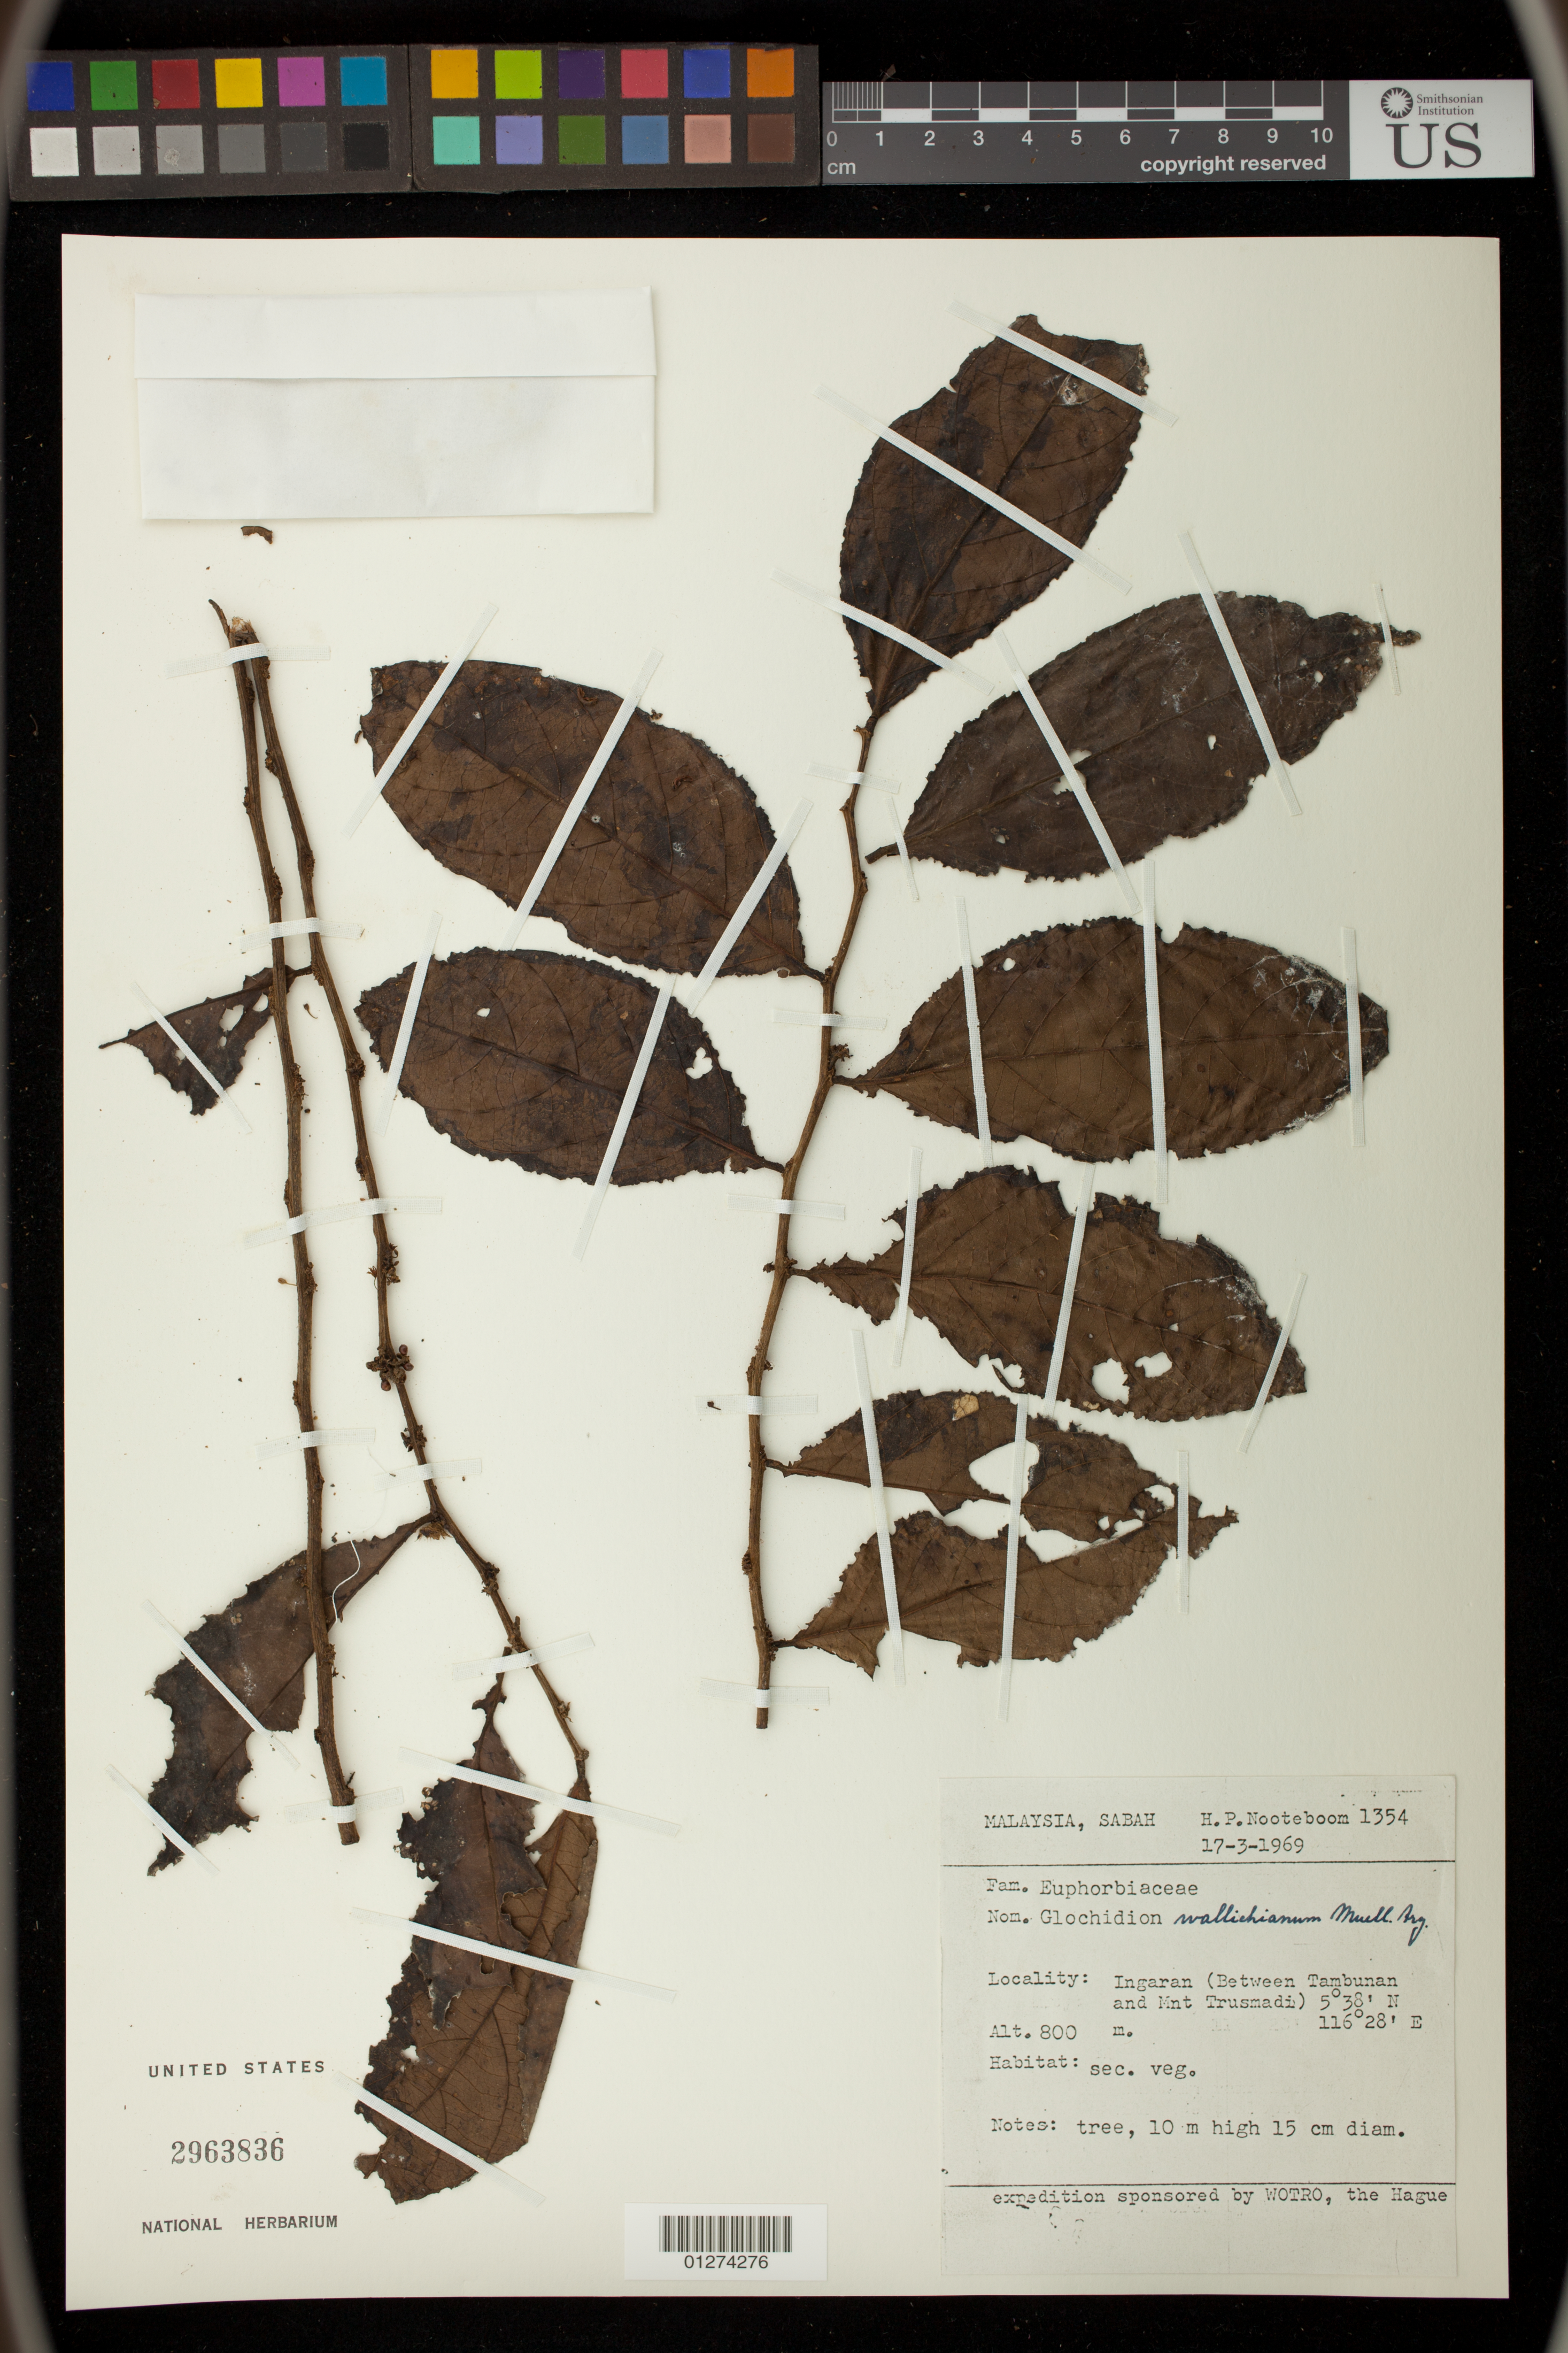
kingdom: Plantae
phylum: Tracheophyta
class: Magnoliopsida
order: Malpighiales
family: Phyllanthaceae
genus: Glochidion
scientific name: Glochidion wallichianum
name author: Müll. Arg.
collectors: H. P. Nooteboom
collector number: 1354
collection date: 1969-03-17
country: Malaysia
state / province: Sabah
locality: Ingaran (Between Tambunan and Mnt Trusmadi)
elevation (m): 800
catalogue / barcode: US 2963836